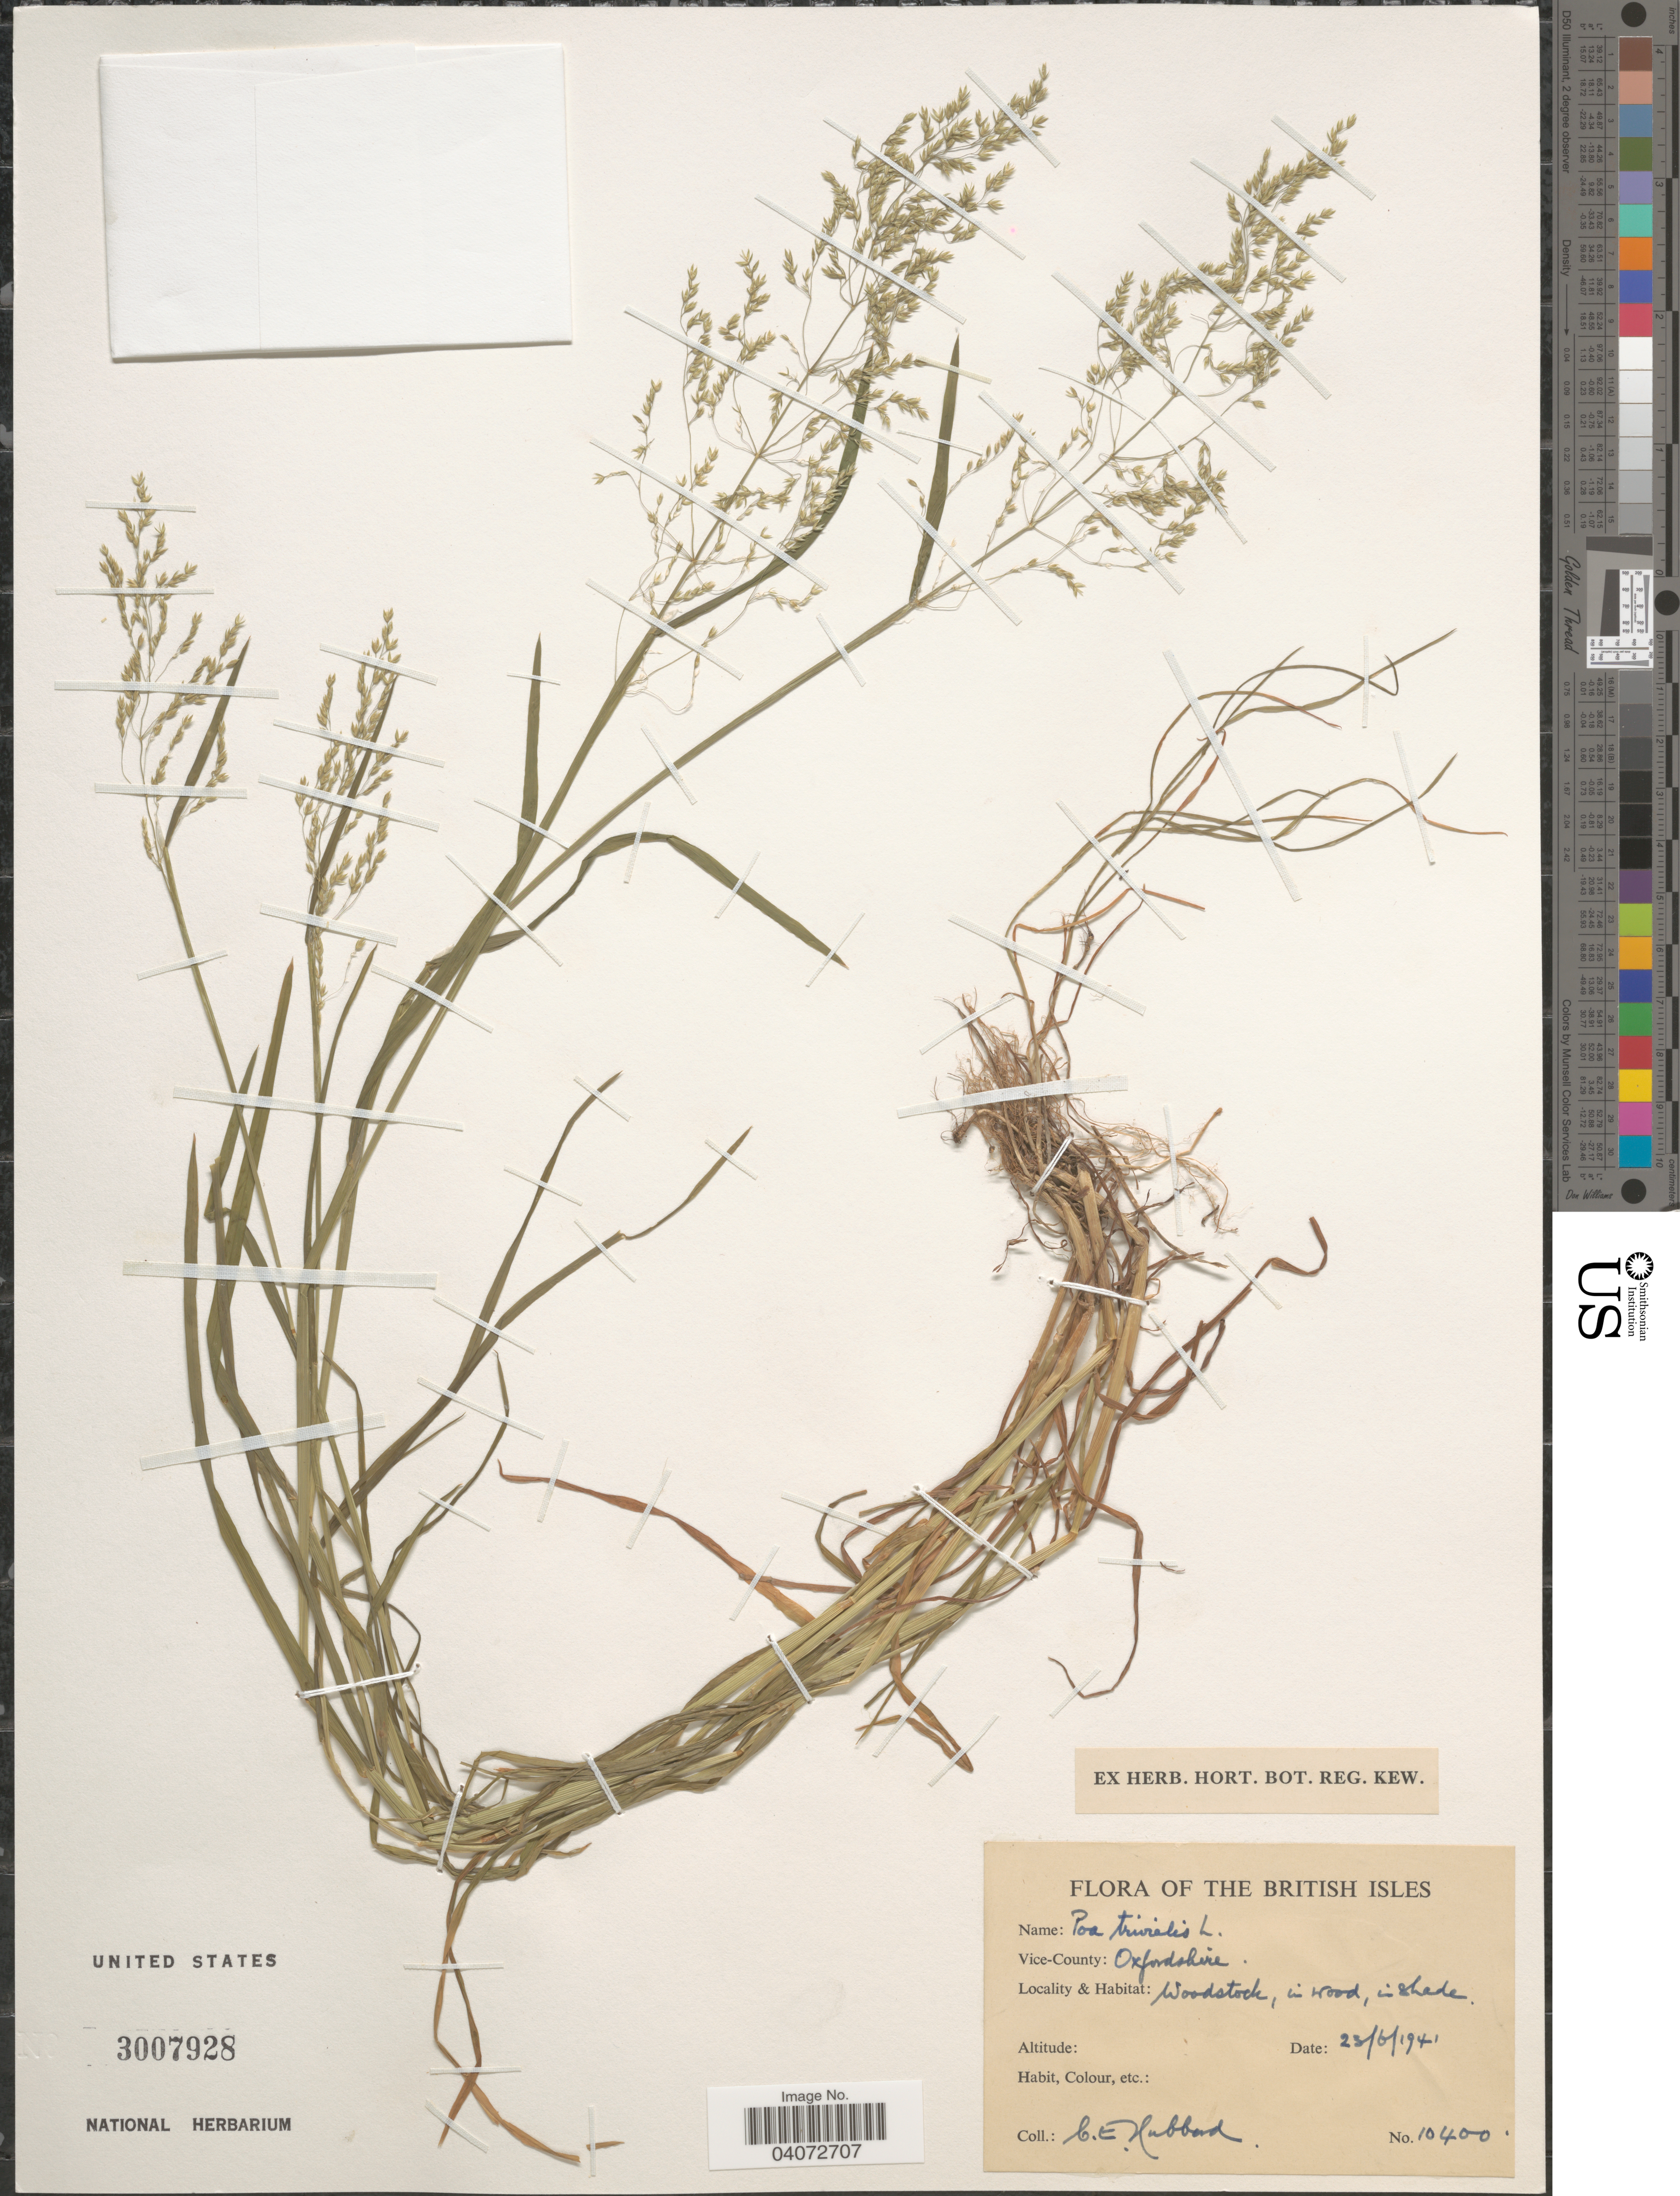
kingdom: Plantae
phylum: Tracheophyta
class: Liliopsida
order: Poales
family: Poaceae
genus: Poa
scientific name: Poa trivialis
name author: L.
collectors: C. E. Hubbard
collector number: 10400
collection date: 1941-06-23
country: United Kingdom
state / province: England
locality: The British Isles. Vice-County: Oxfordshire. Woodstock, in wood, in shade.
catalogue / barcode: US 3007928